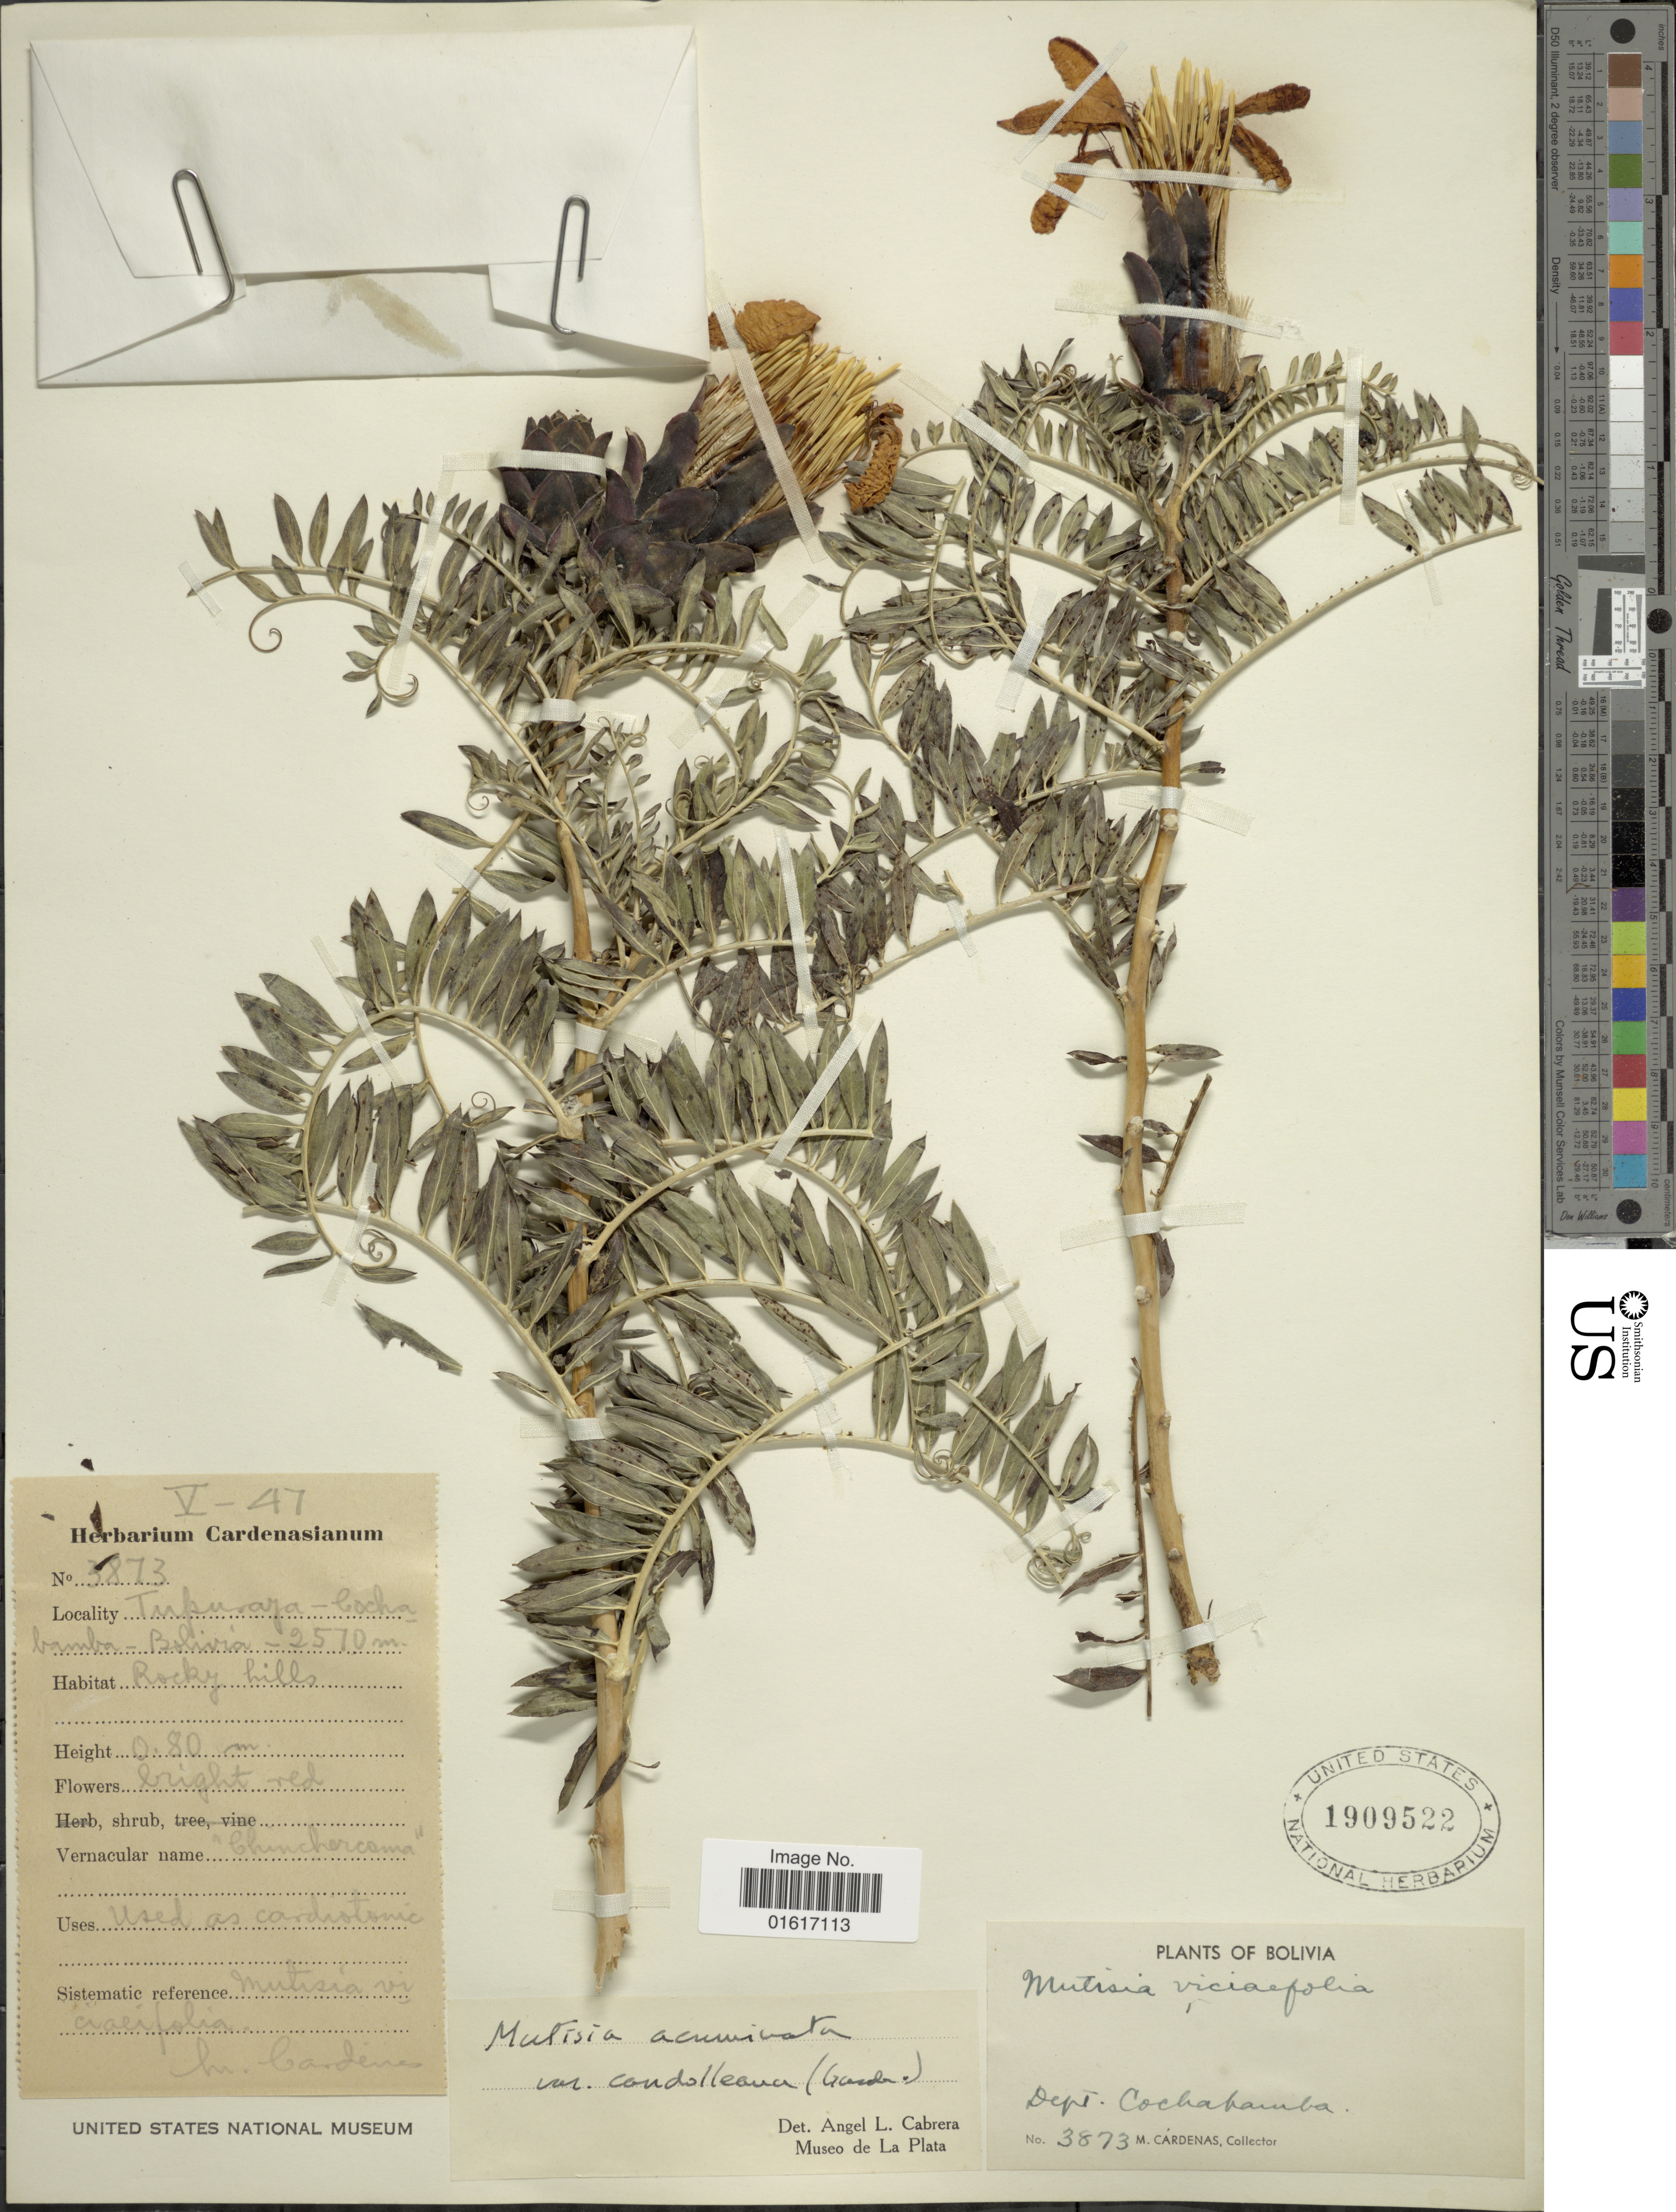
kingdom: Plantae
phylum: Tracheophyta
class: Magnoliopsida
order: Asterales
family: Asteraceae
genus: Mutisia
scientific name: Mutisia acuminata var. candolleana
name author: (Fielding & Gardner) Cabrera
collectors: M. Cárdenas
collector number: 3873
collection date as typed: Transcribed d/m/y: /5/47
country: Bolivia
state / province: Cochabamba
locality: Tupuraya. Rocky hills.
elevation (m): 2570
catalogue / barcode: US 1909522